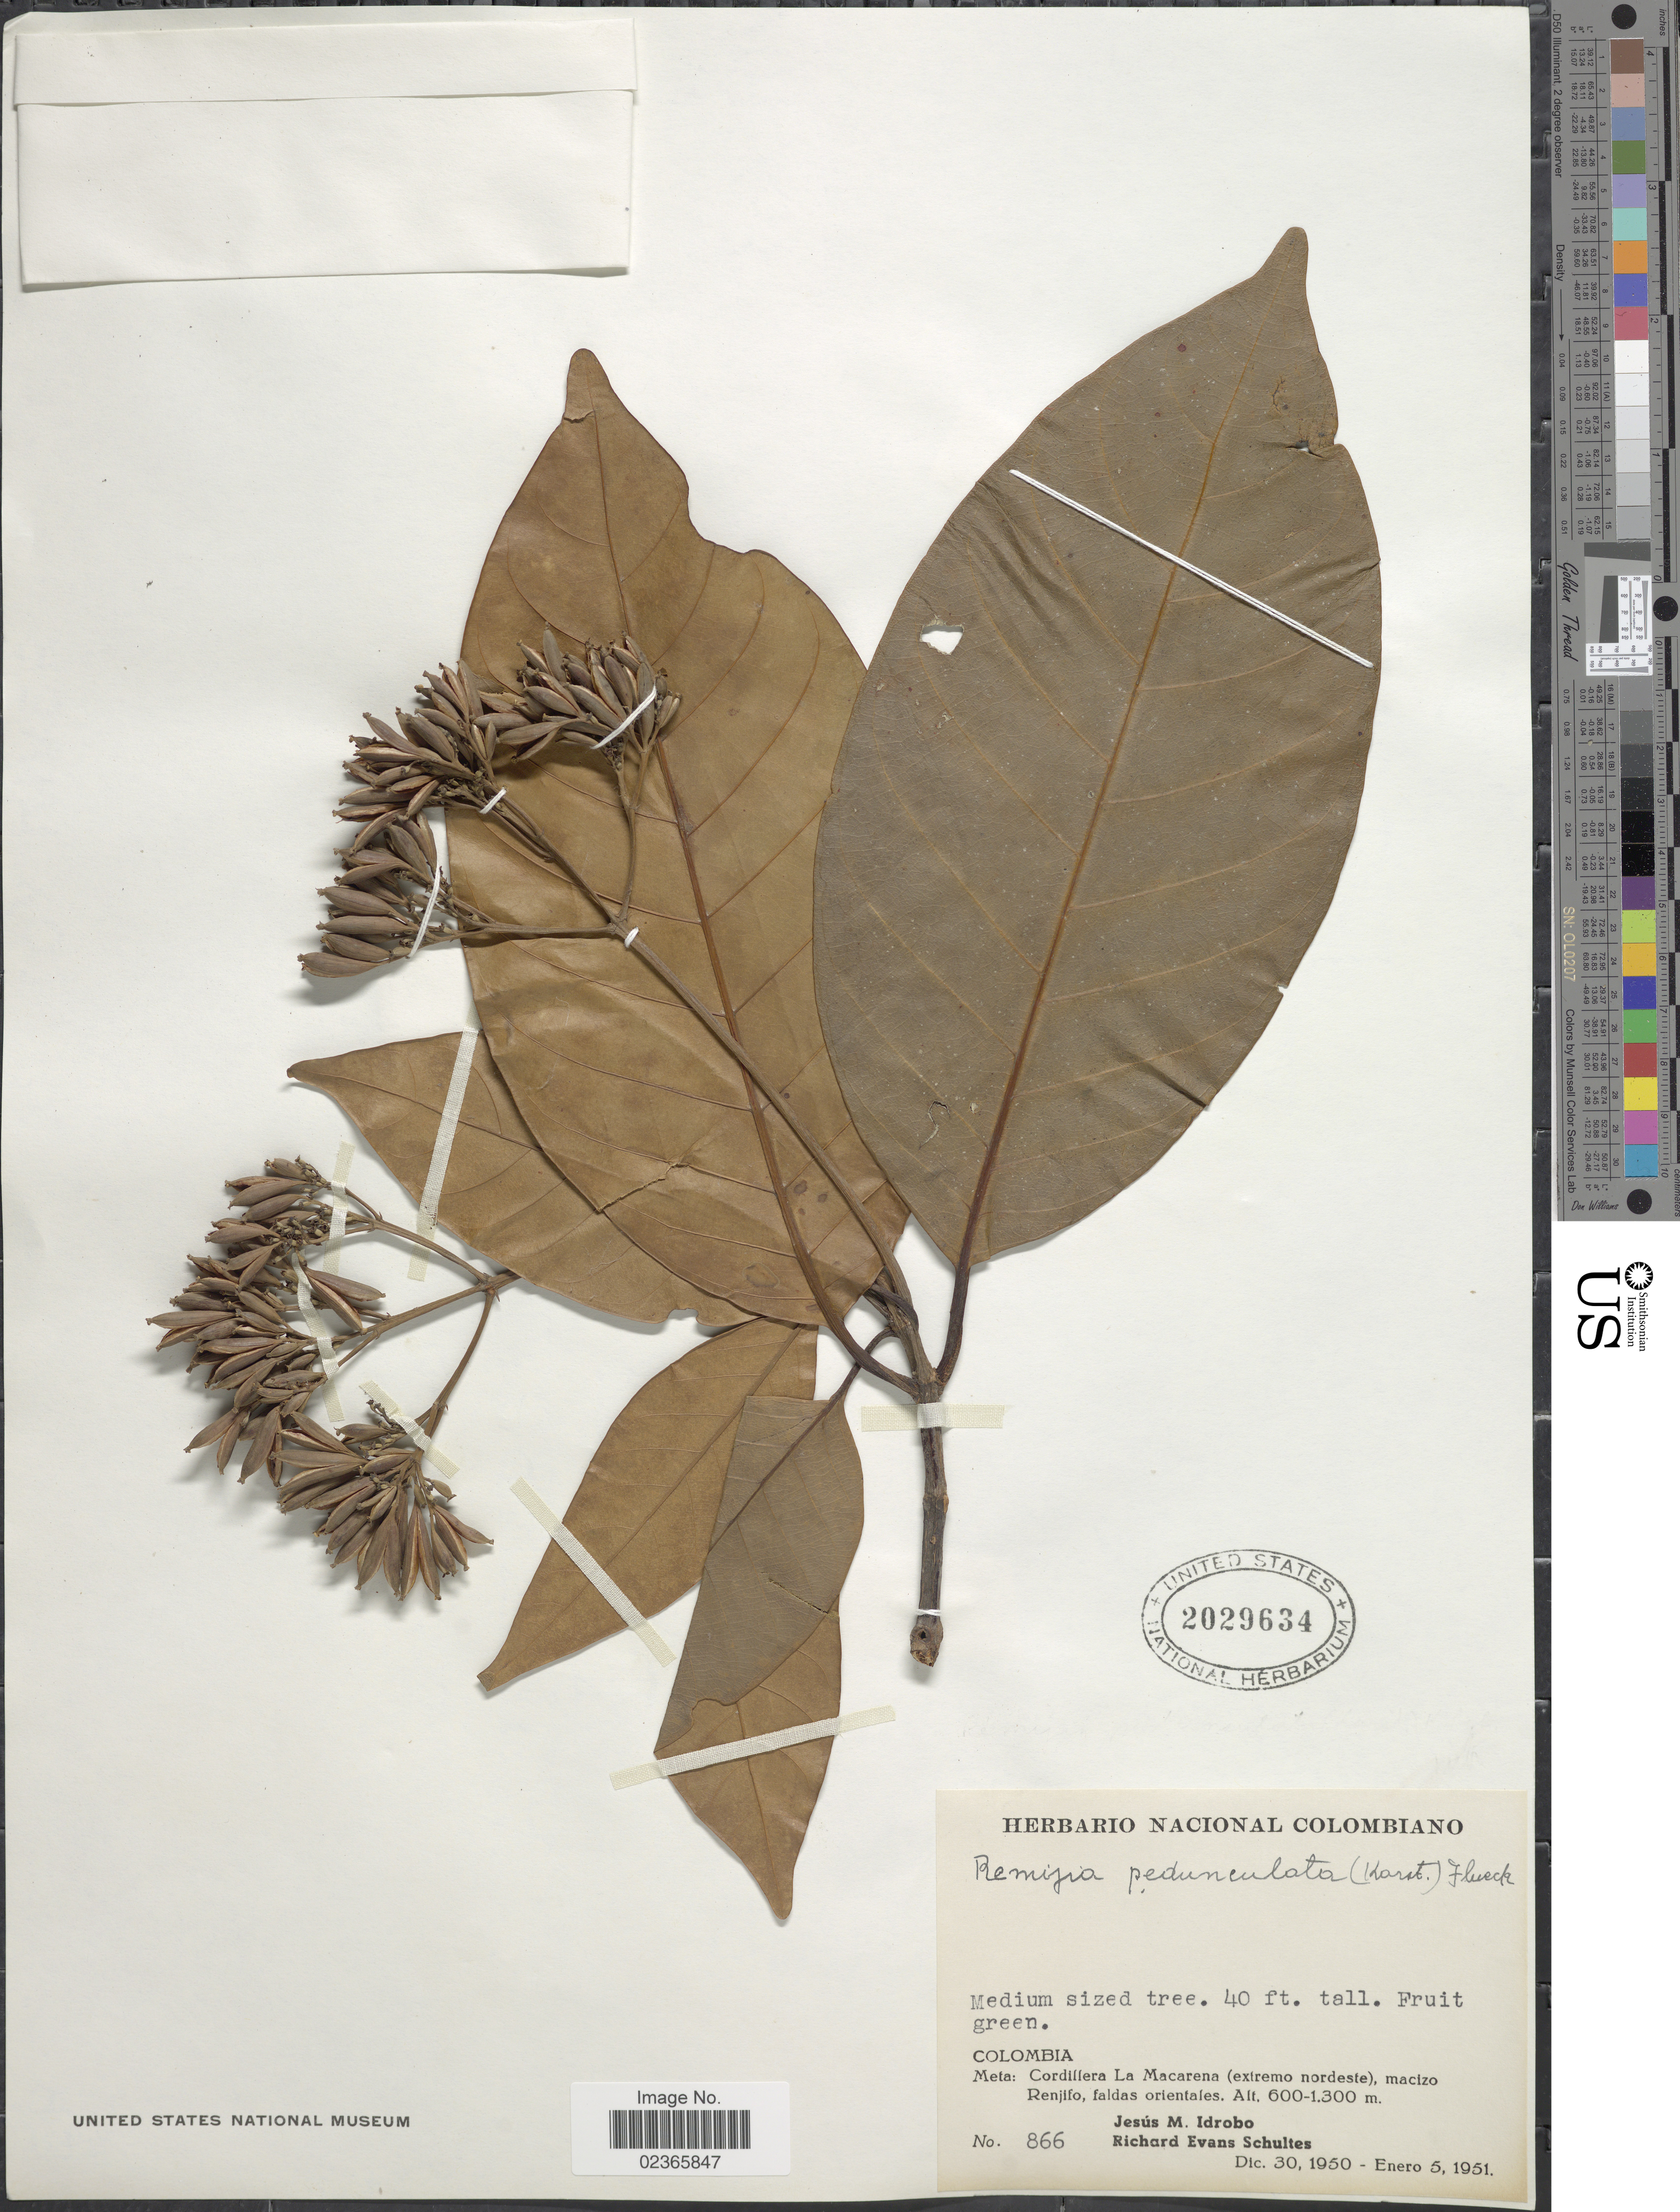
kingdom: Plantae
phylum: Tracheophyta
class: Magnoliopsida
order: Gentianales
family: Rubiaceae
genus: Remijia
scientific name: Remijia pedunculata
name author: (H. Karst.) Fluck.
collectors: J. M. Idrobo & R. E. Schultes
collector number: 866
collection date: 1950-12-30/1951-01-05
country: Colombia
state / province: Meta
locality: Cordillera La Macarena (extremo nordeste) , macizo Renjifo, faldas orientales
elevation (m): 600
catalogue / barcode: US 2029634